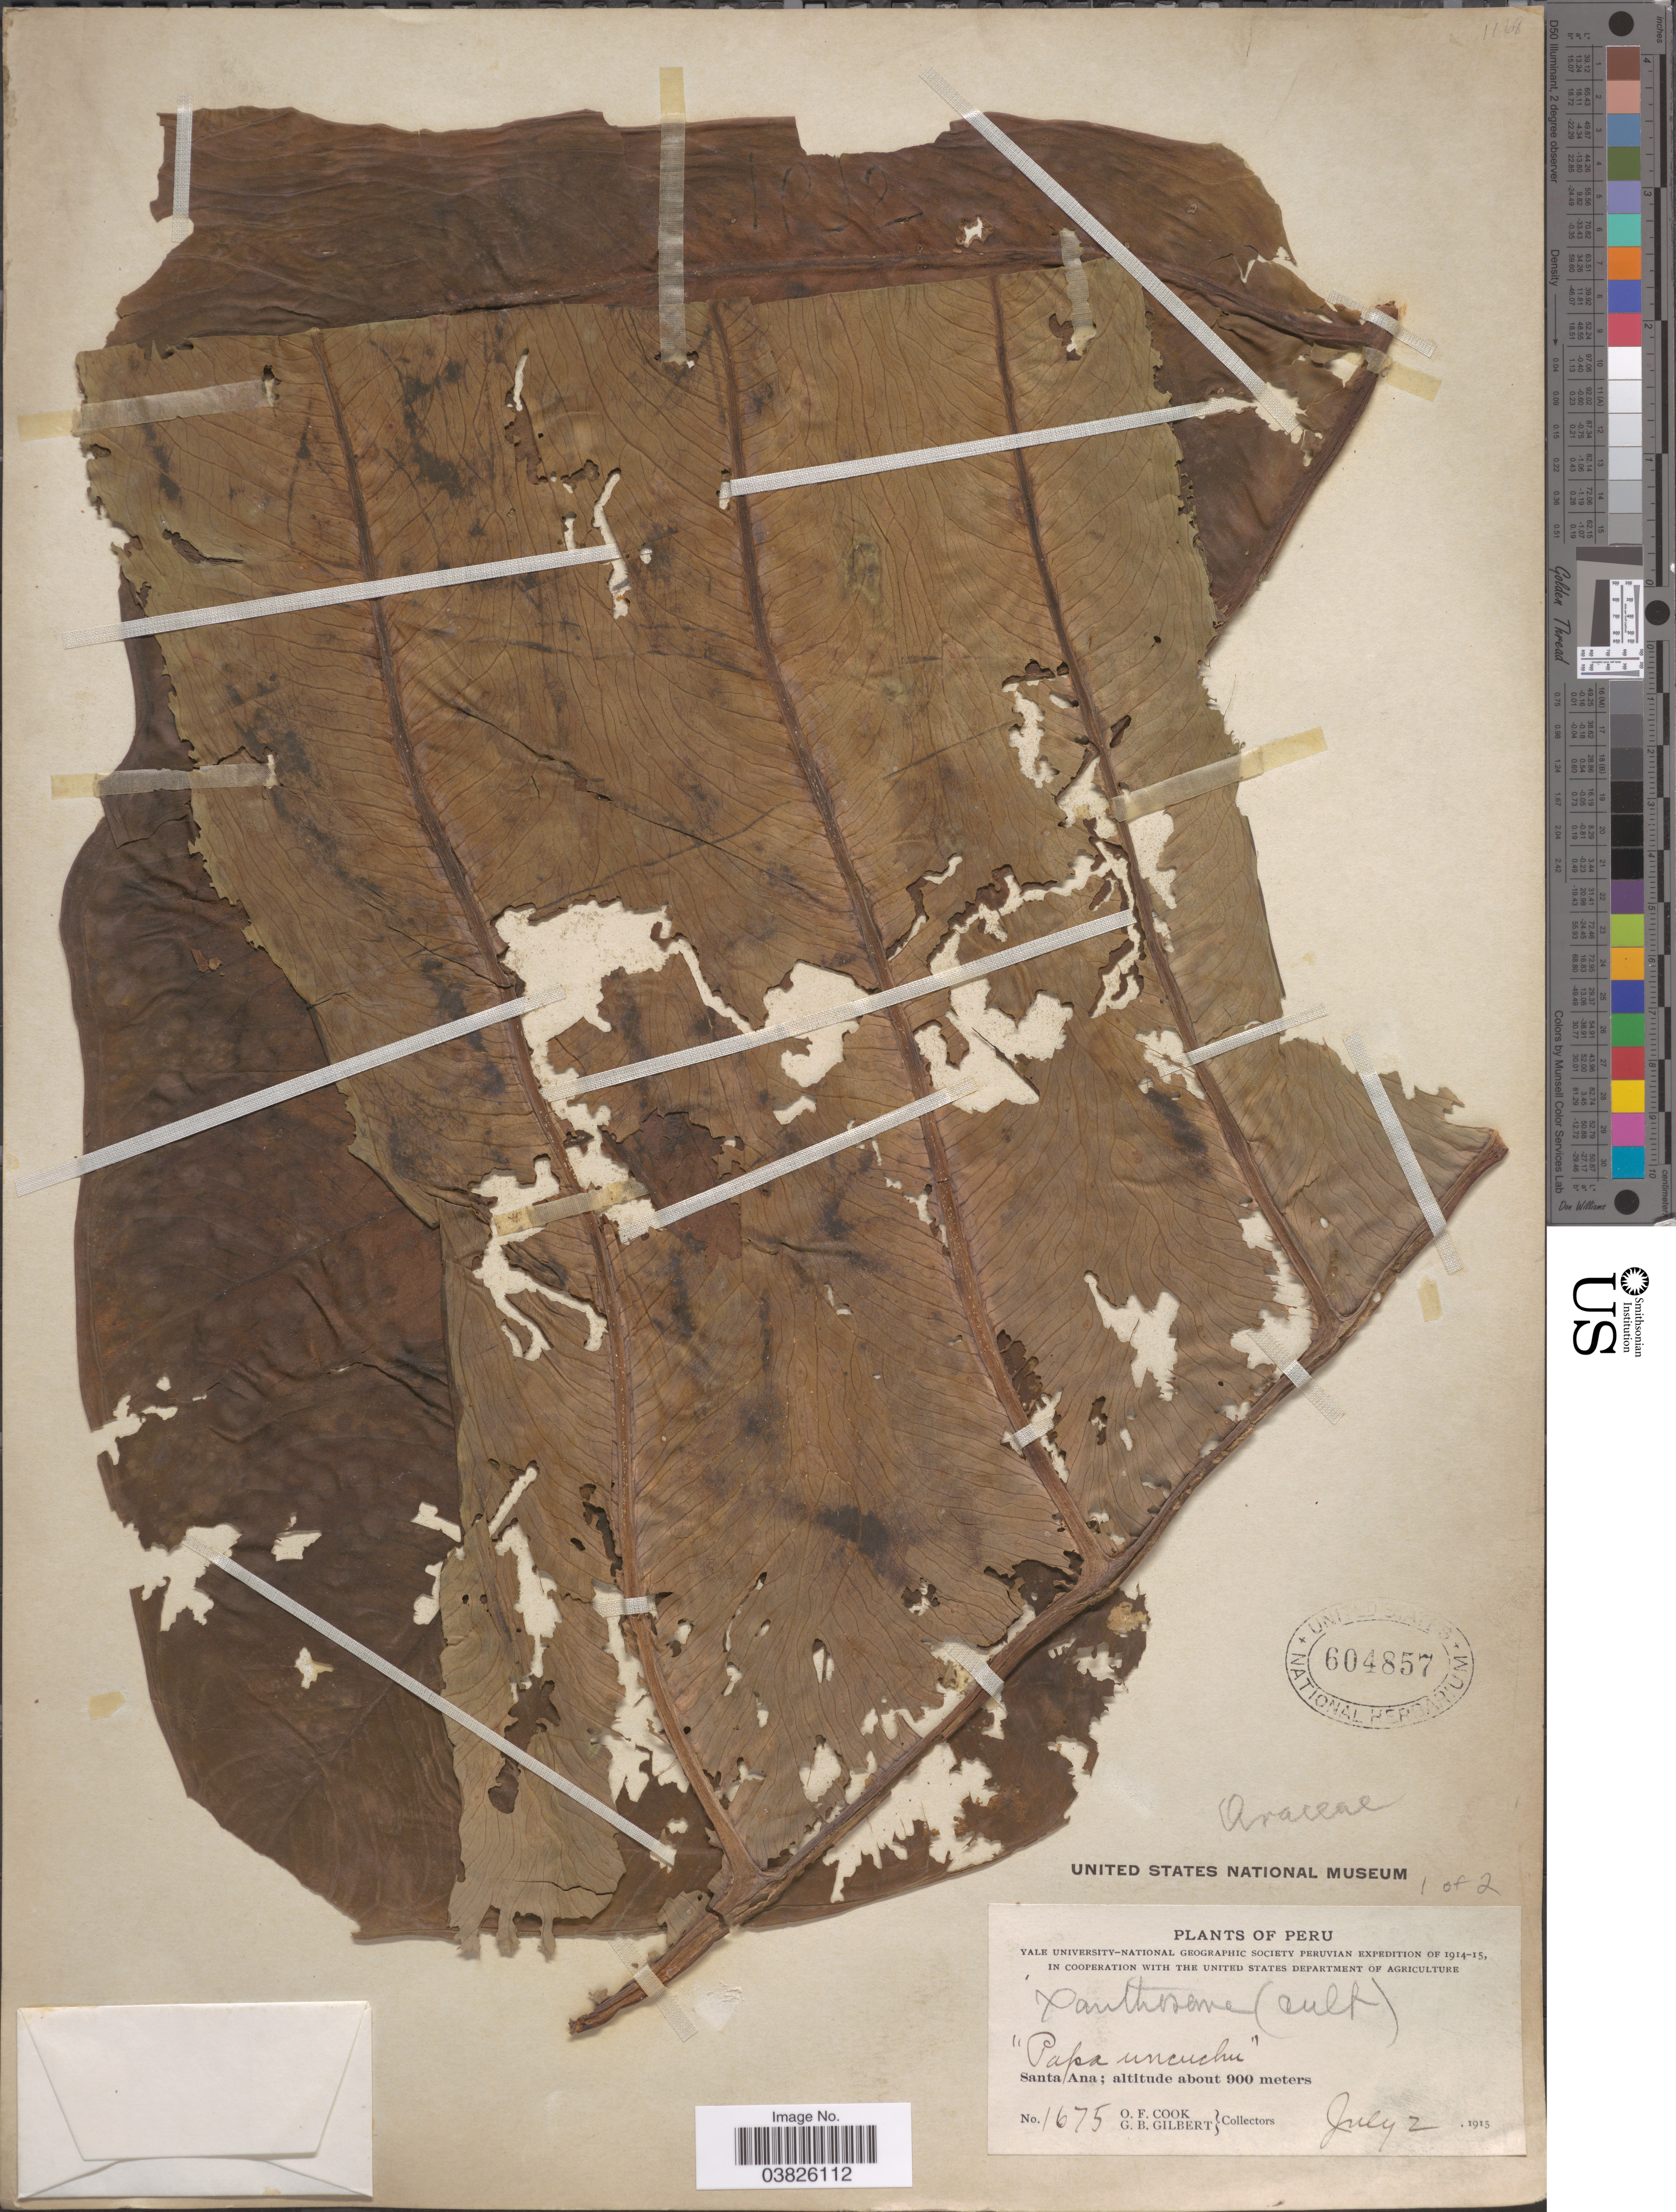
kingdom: Plantae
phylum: Tracheophyta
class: Liliopsida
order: Alismatales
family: Araceae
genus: Xanthosoma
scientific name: Xanthosoma sp.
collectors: O. F. Cook & G. B. Gilbert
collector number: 1675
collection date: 1915-07-02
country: Peru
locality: Santa Ana.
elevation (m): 900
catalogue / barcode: US 604857